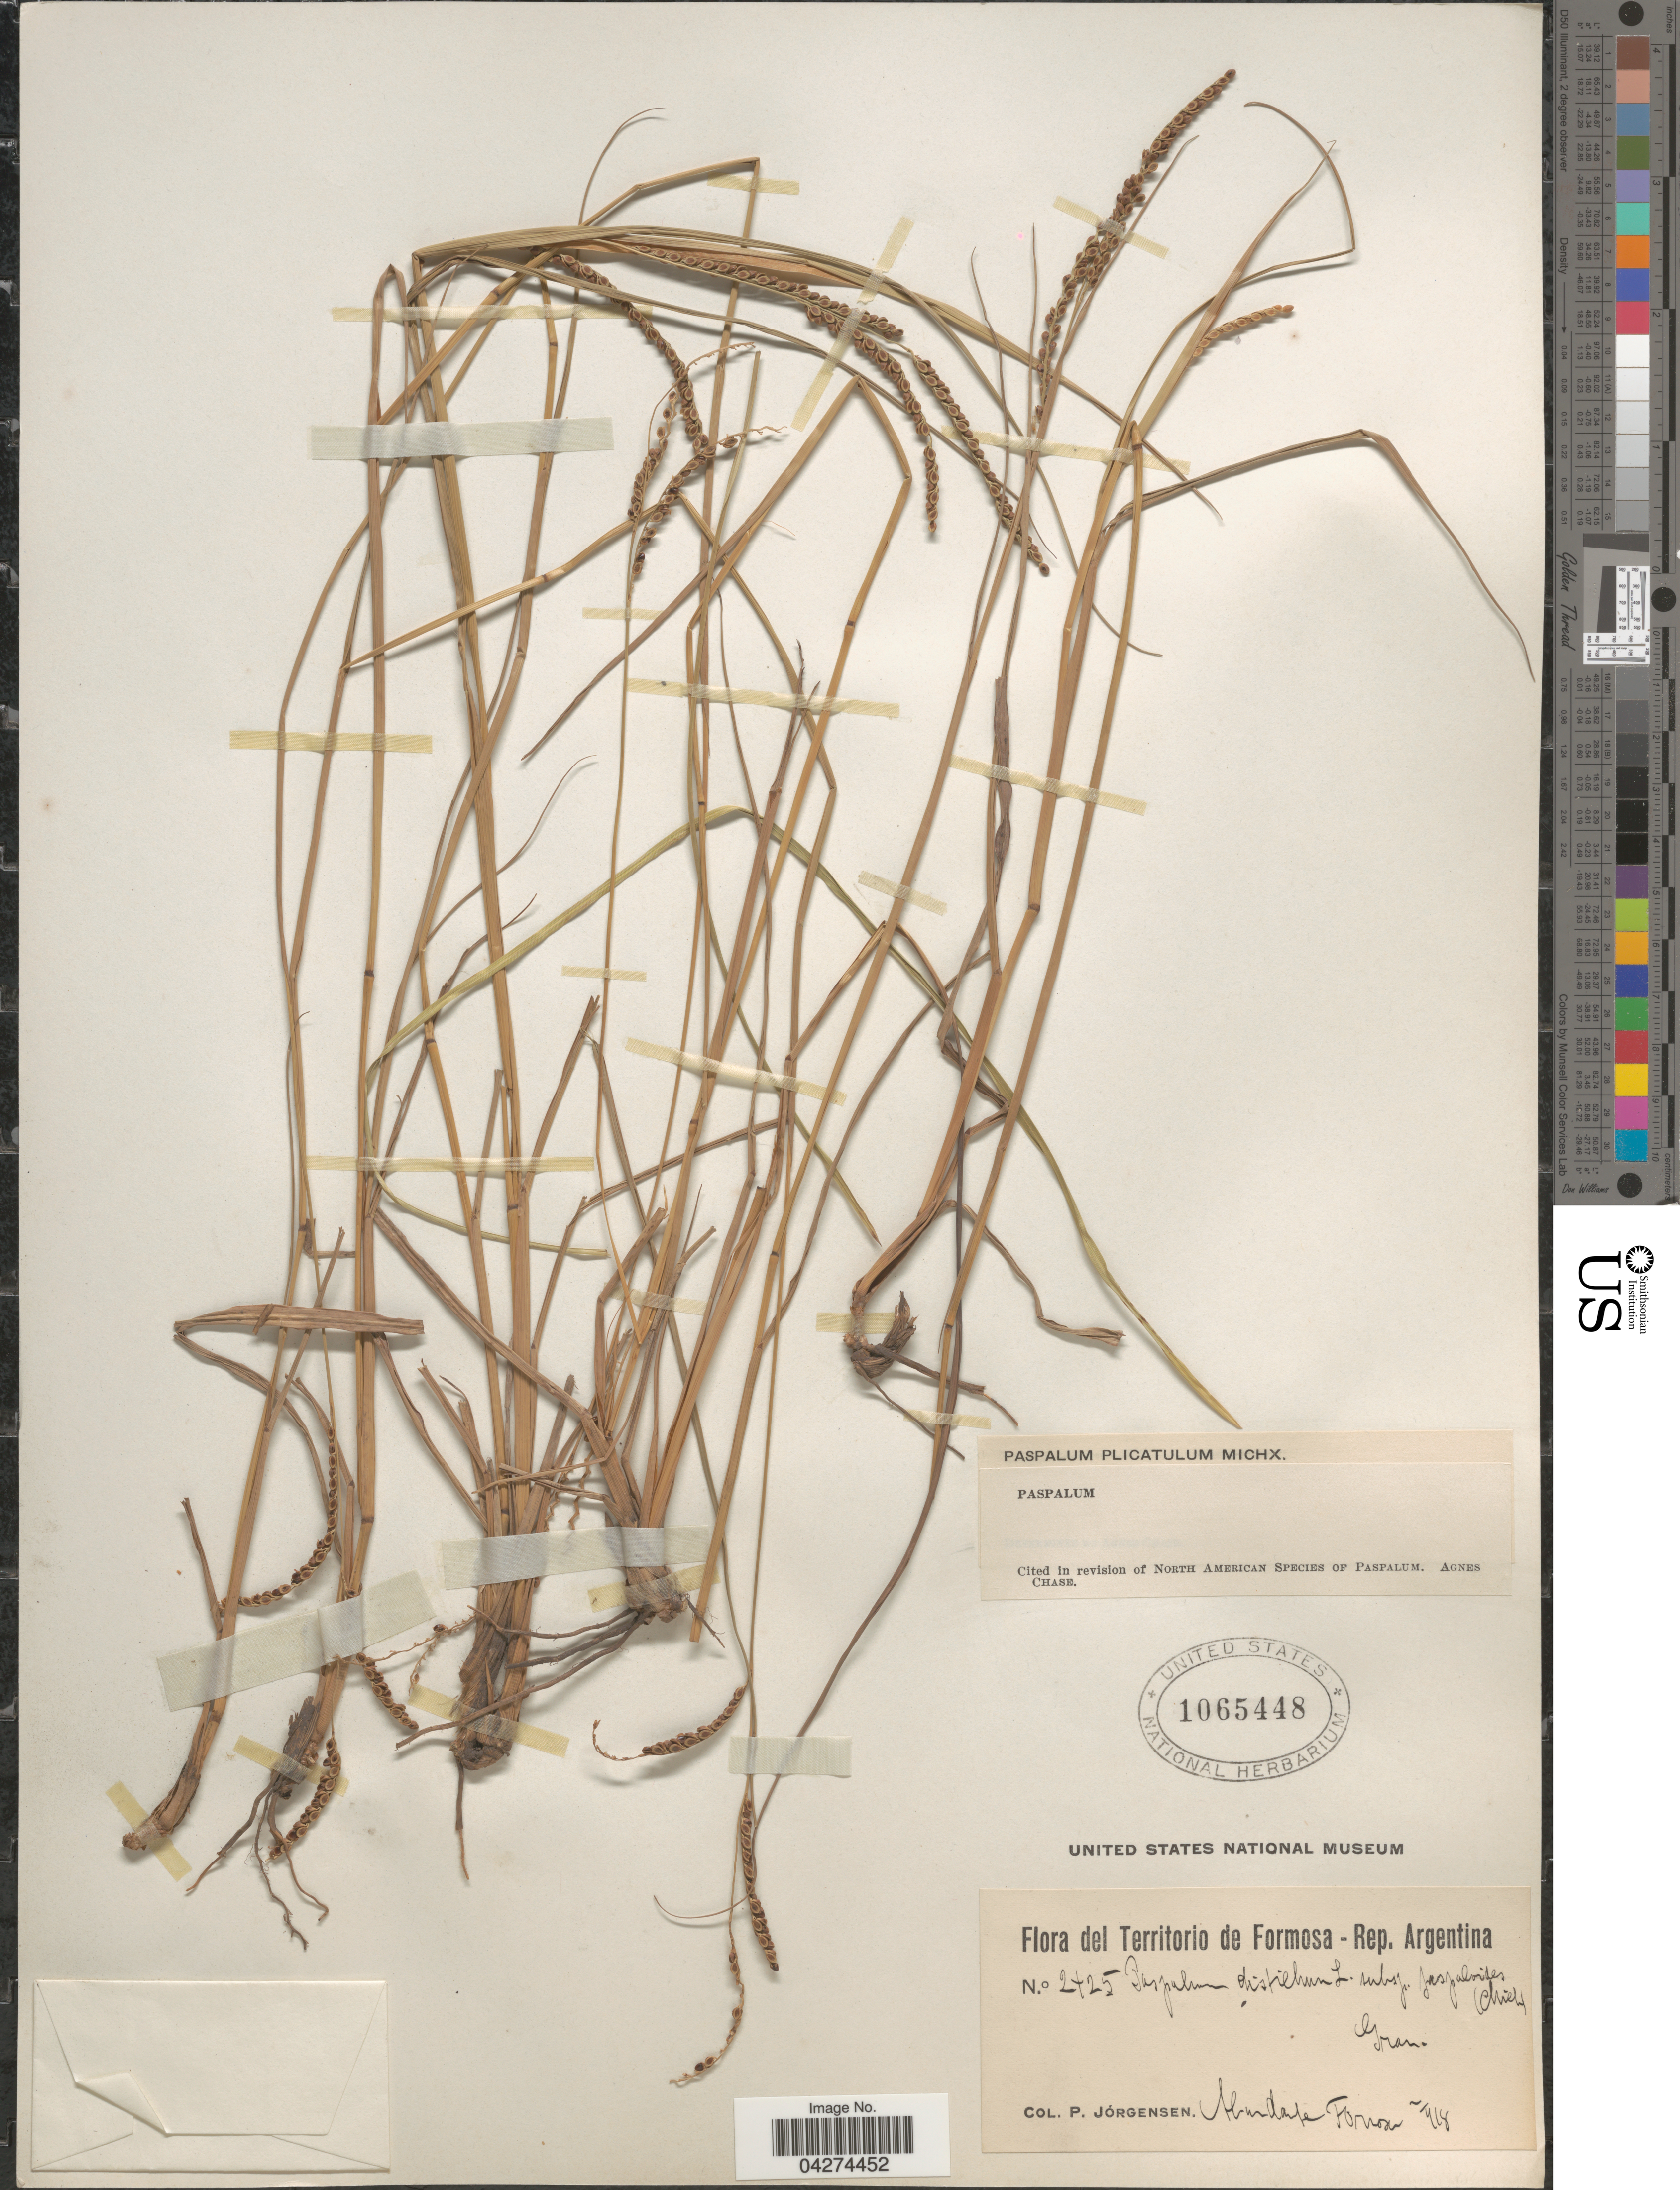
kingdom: Plantae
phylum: Tracheophyta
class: Liliopsida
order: Poales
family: Poaceae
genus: Paspalum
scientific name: Paspalum plicatulum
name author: Michx.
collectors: P. Jörgensen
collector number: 2425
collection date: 1918-02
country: Argentina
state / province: Formosa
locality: Territorio de Formosa-Rep. Argentina.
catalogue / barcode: US 1065448